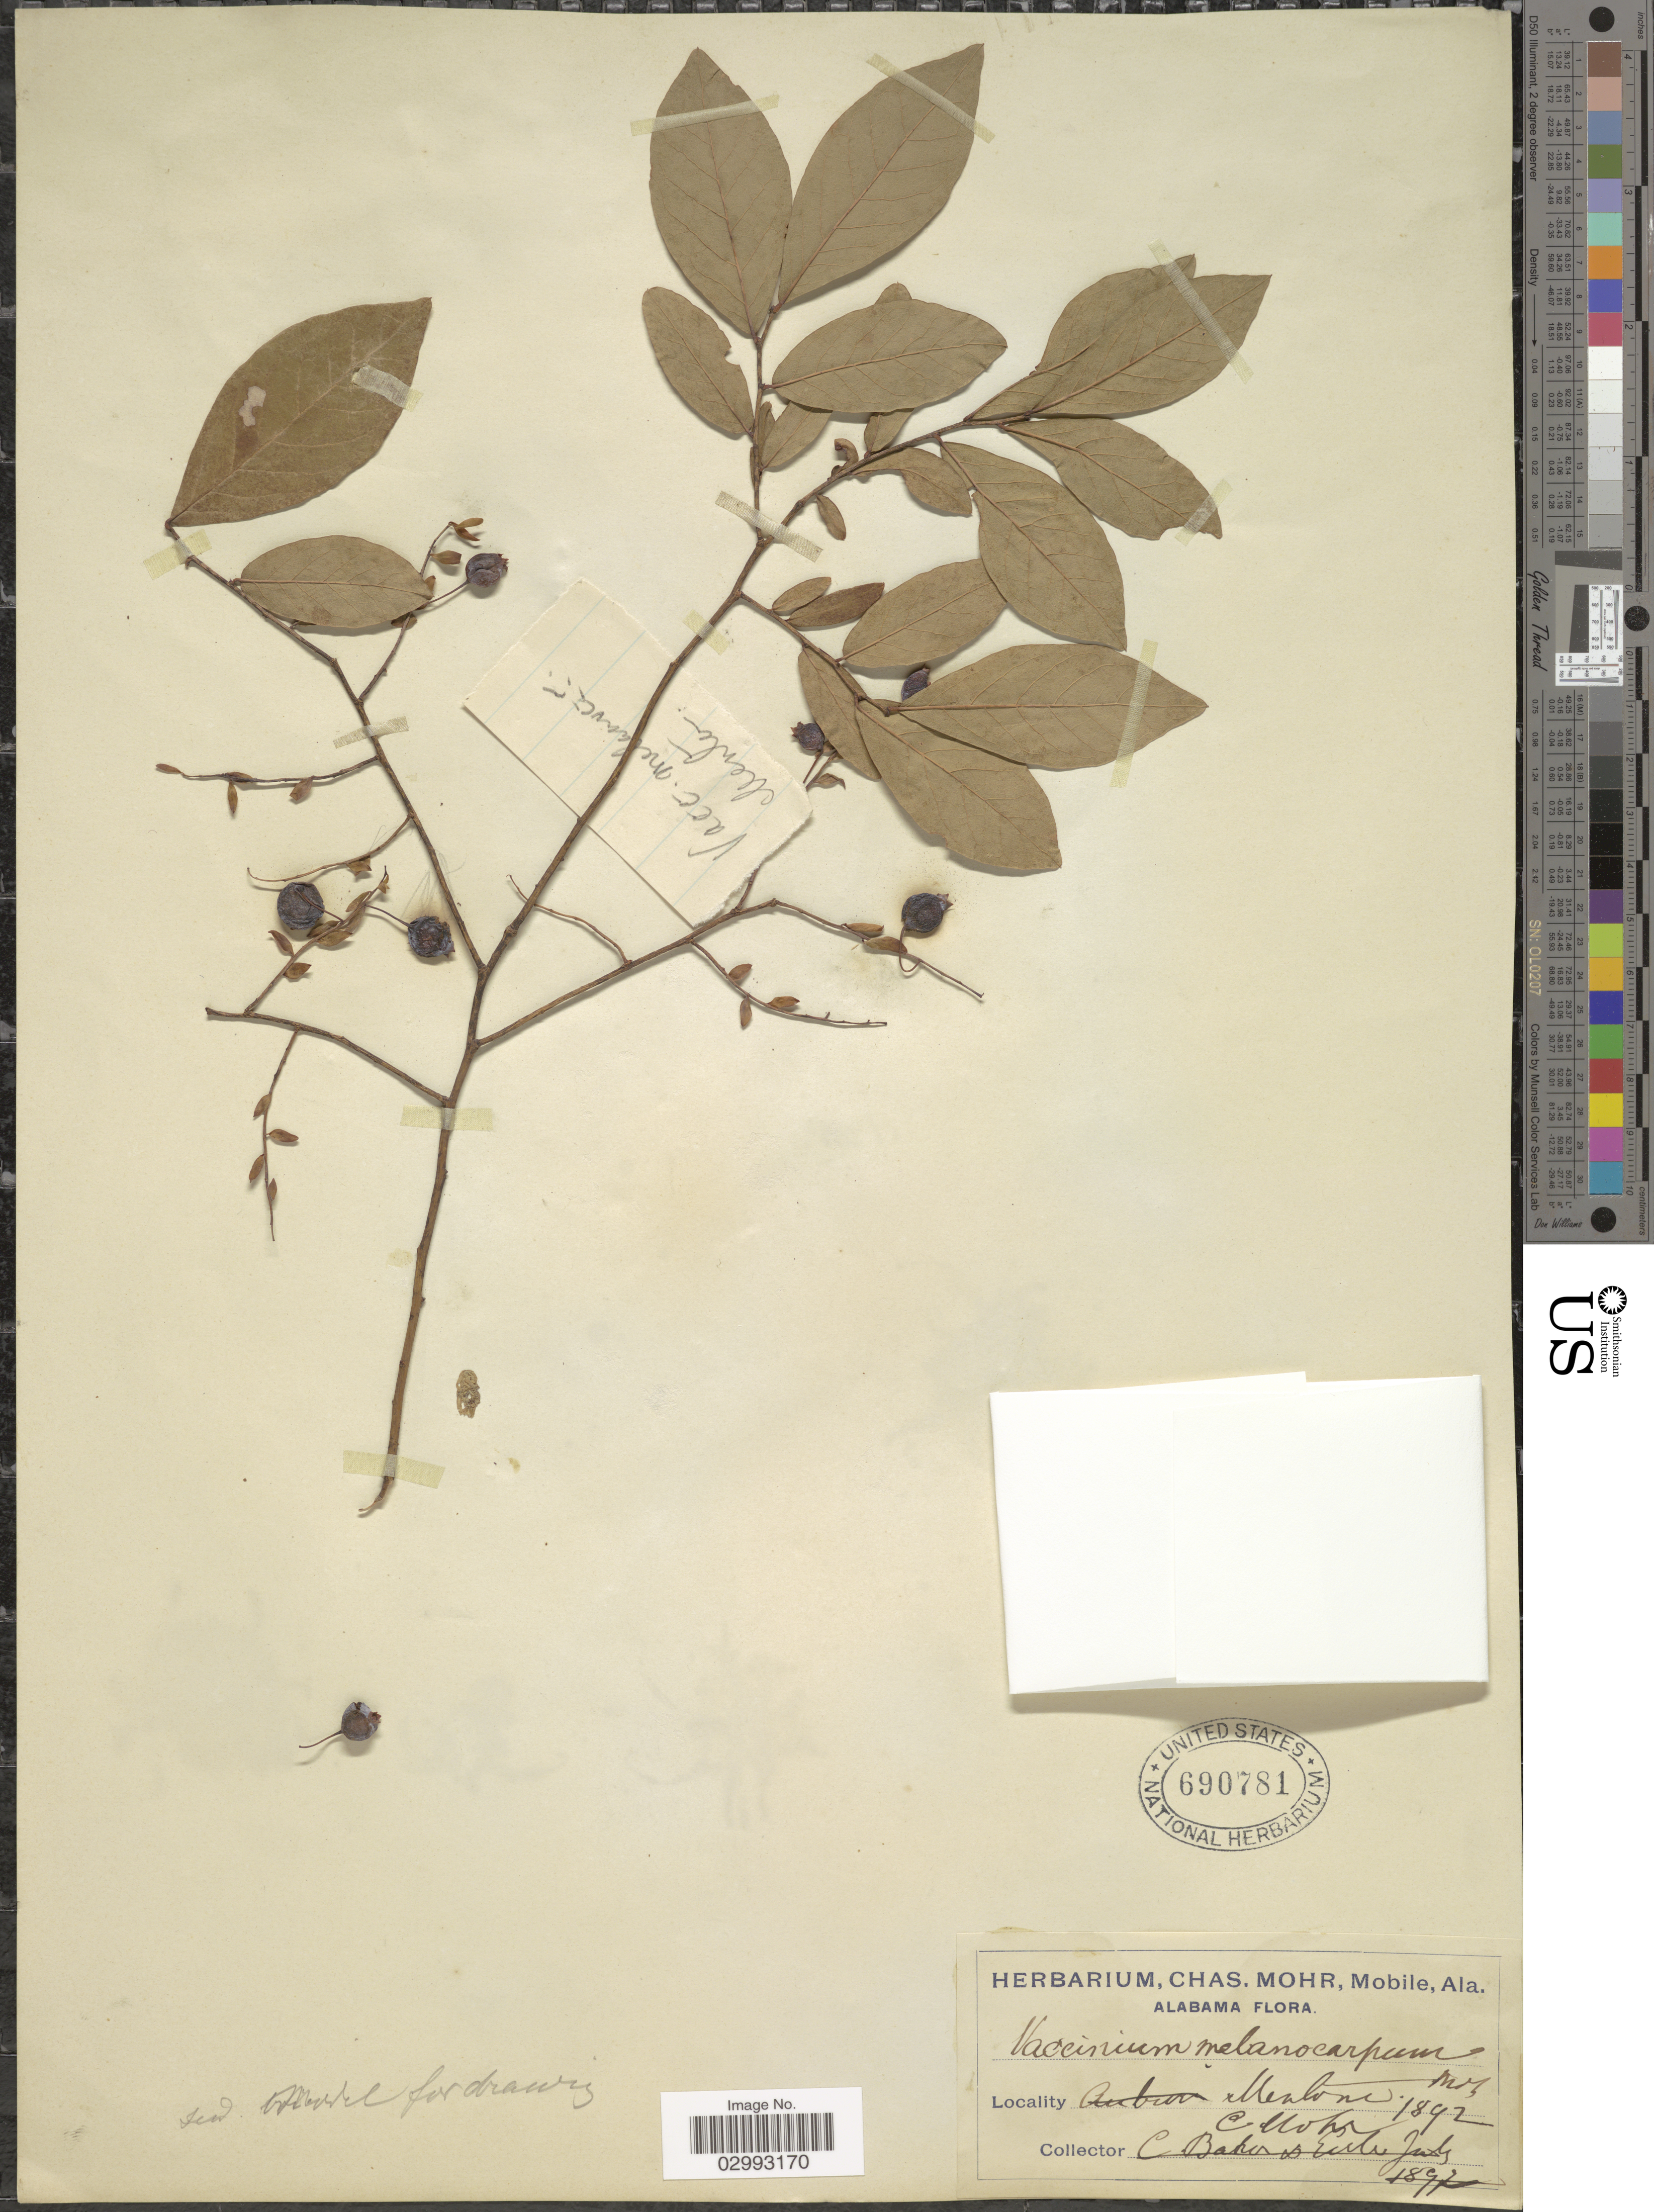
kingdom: Plantae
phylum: Tracheophyta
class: Magnoliopsida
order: Ericales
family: Ericaceae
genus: Polycodium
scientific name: Polycodium melanocarpum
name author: (C. Mohr) Small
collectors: Mohr, C. T. (herbarium)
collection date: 1892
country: United States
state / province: Alabama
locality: Mentone.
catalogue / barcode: US 690781